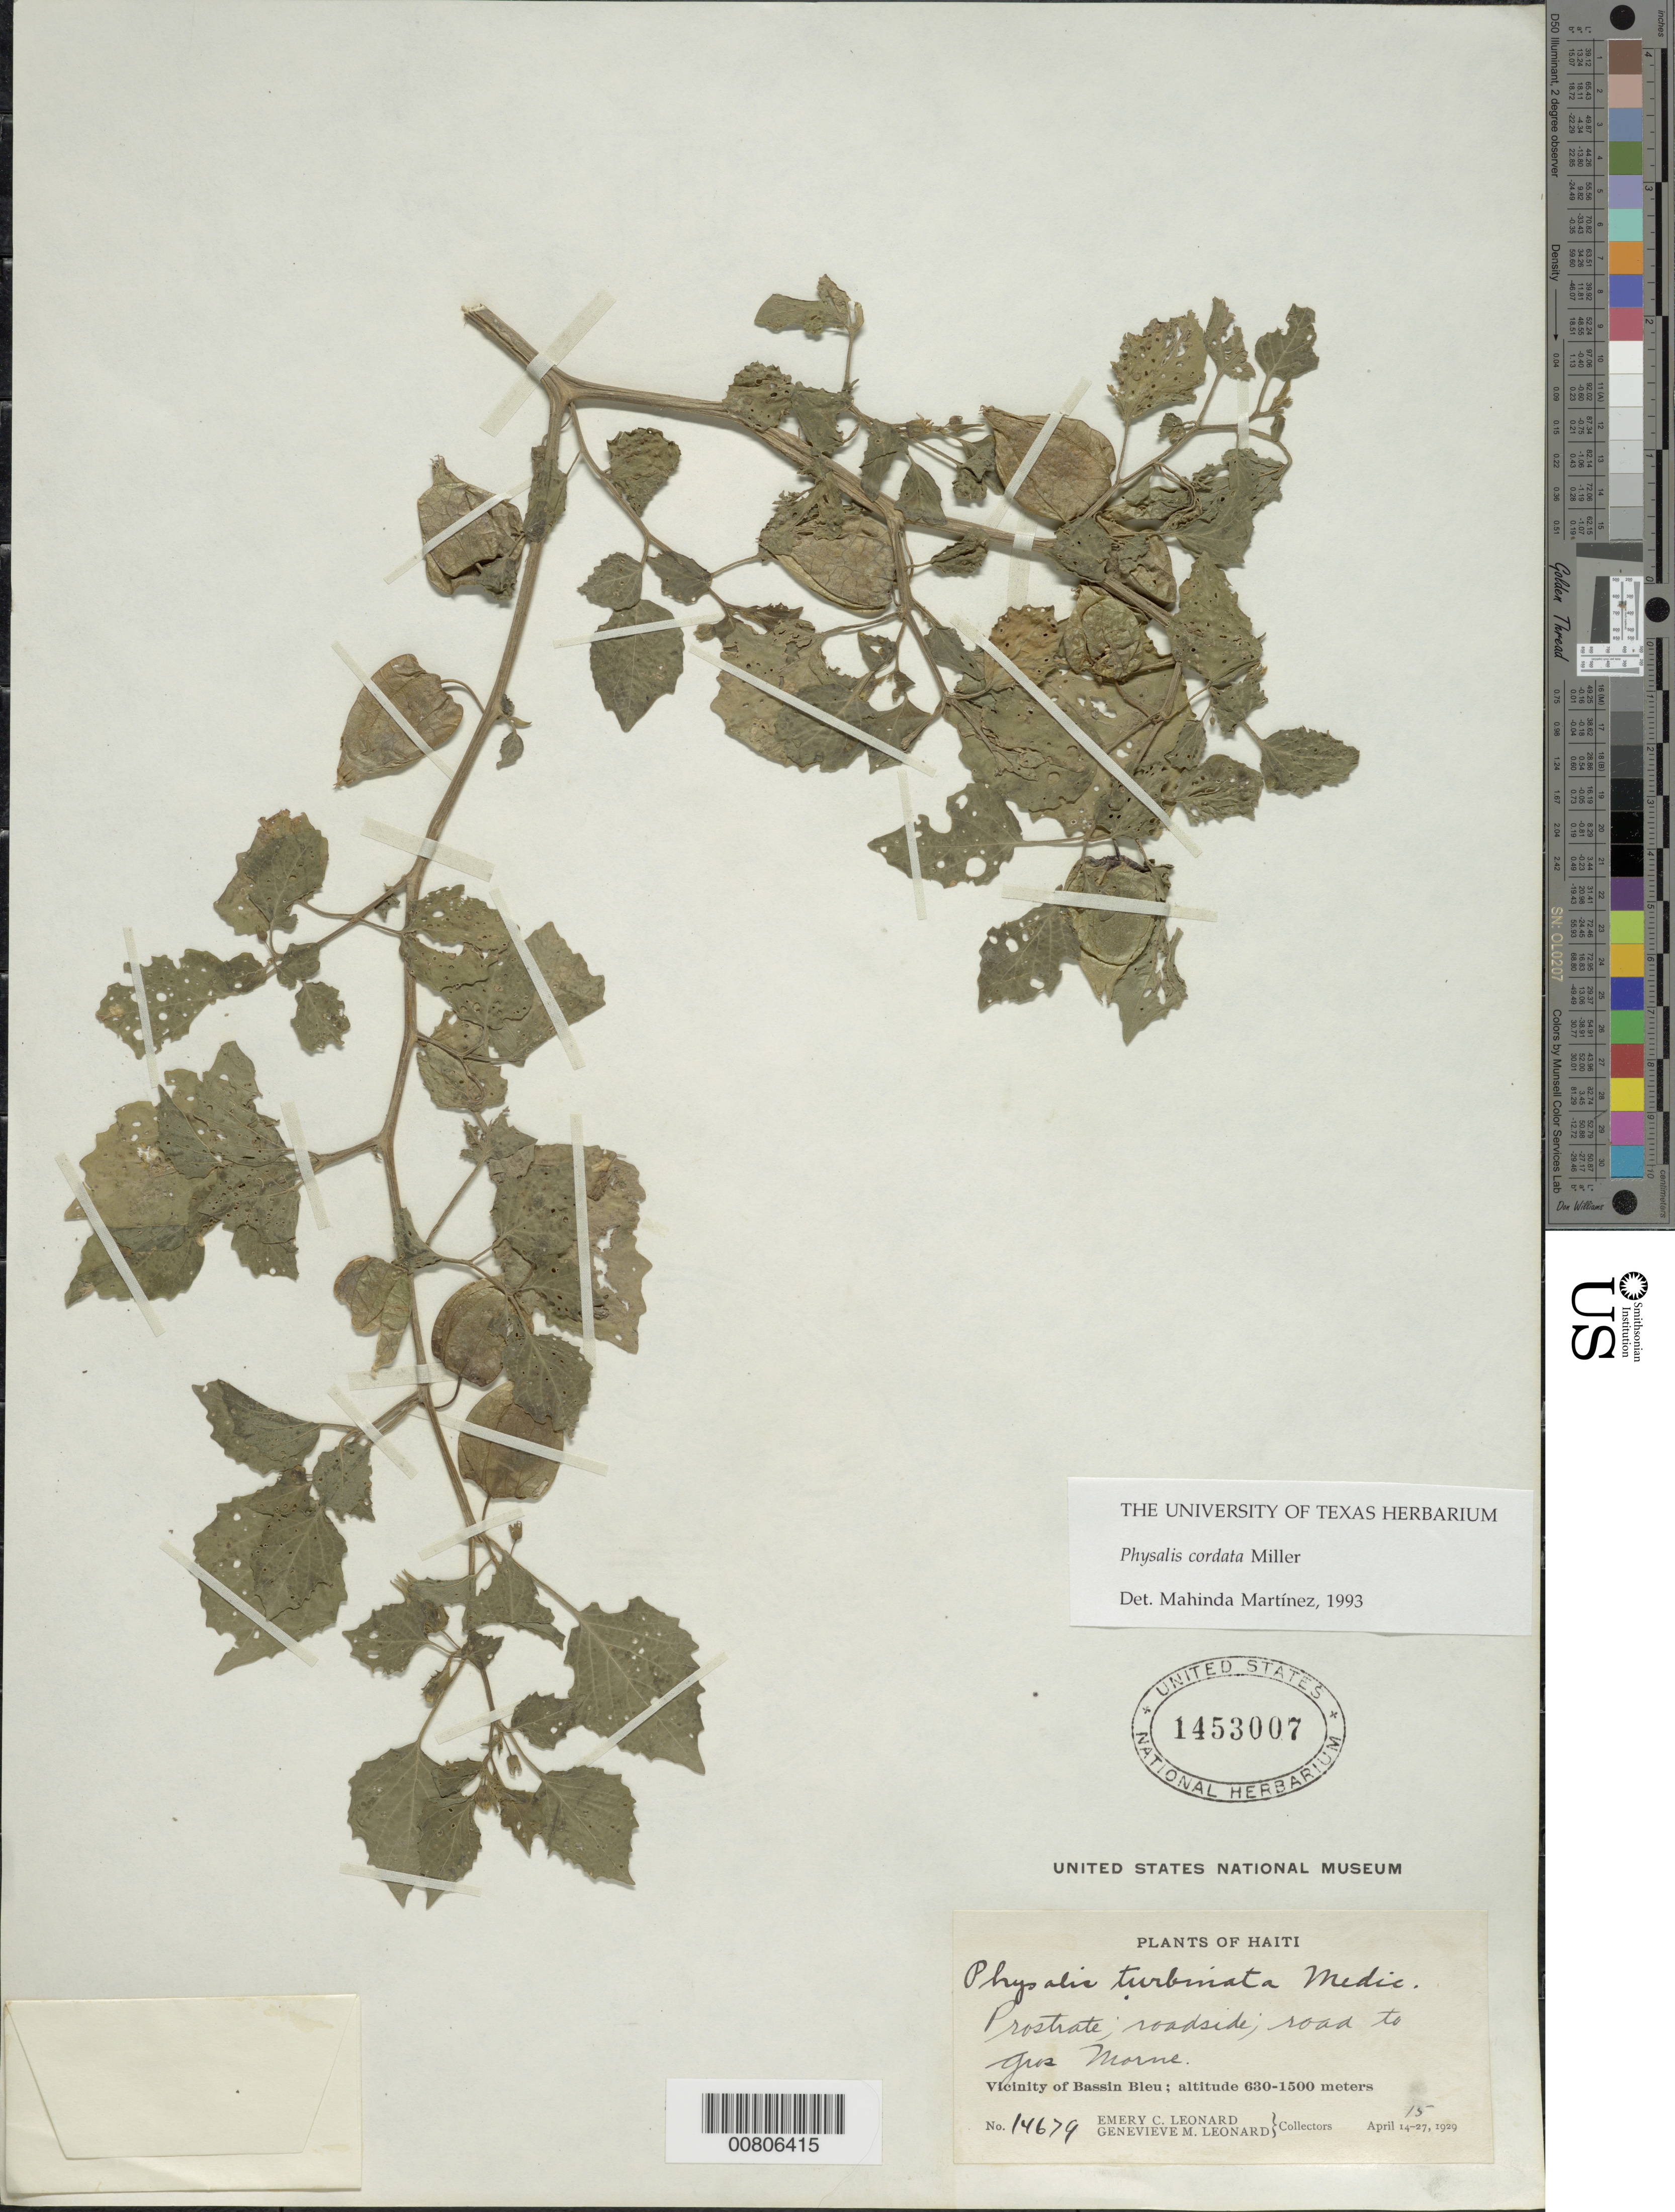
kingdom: Plantae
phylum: Tracheophyta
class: Magnoliopsida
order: Solanales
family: Solanaceae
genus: Physalis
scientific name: Physalis cordata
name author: Mill.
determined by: Martinez, M.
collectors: E. C. Leonard & G. M. Leonard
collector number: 14679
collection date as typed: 15 Apr 1929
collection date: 1929-04-15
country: Haiti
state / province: Nord-Ouest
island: Hispaniola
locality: Vicinity of Bassin Bleu, road to Gros Morne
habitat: Roadside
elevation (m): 630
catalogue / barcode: US 1453007